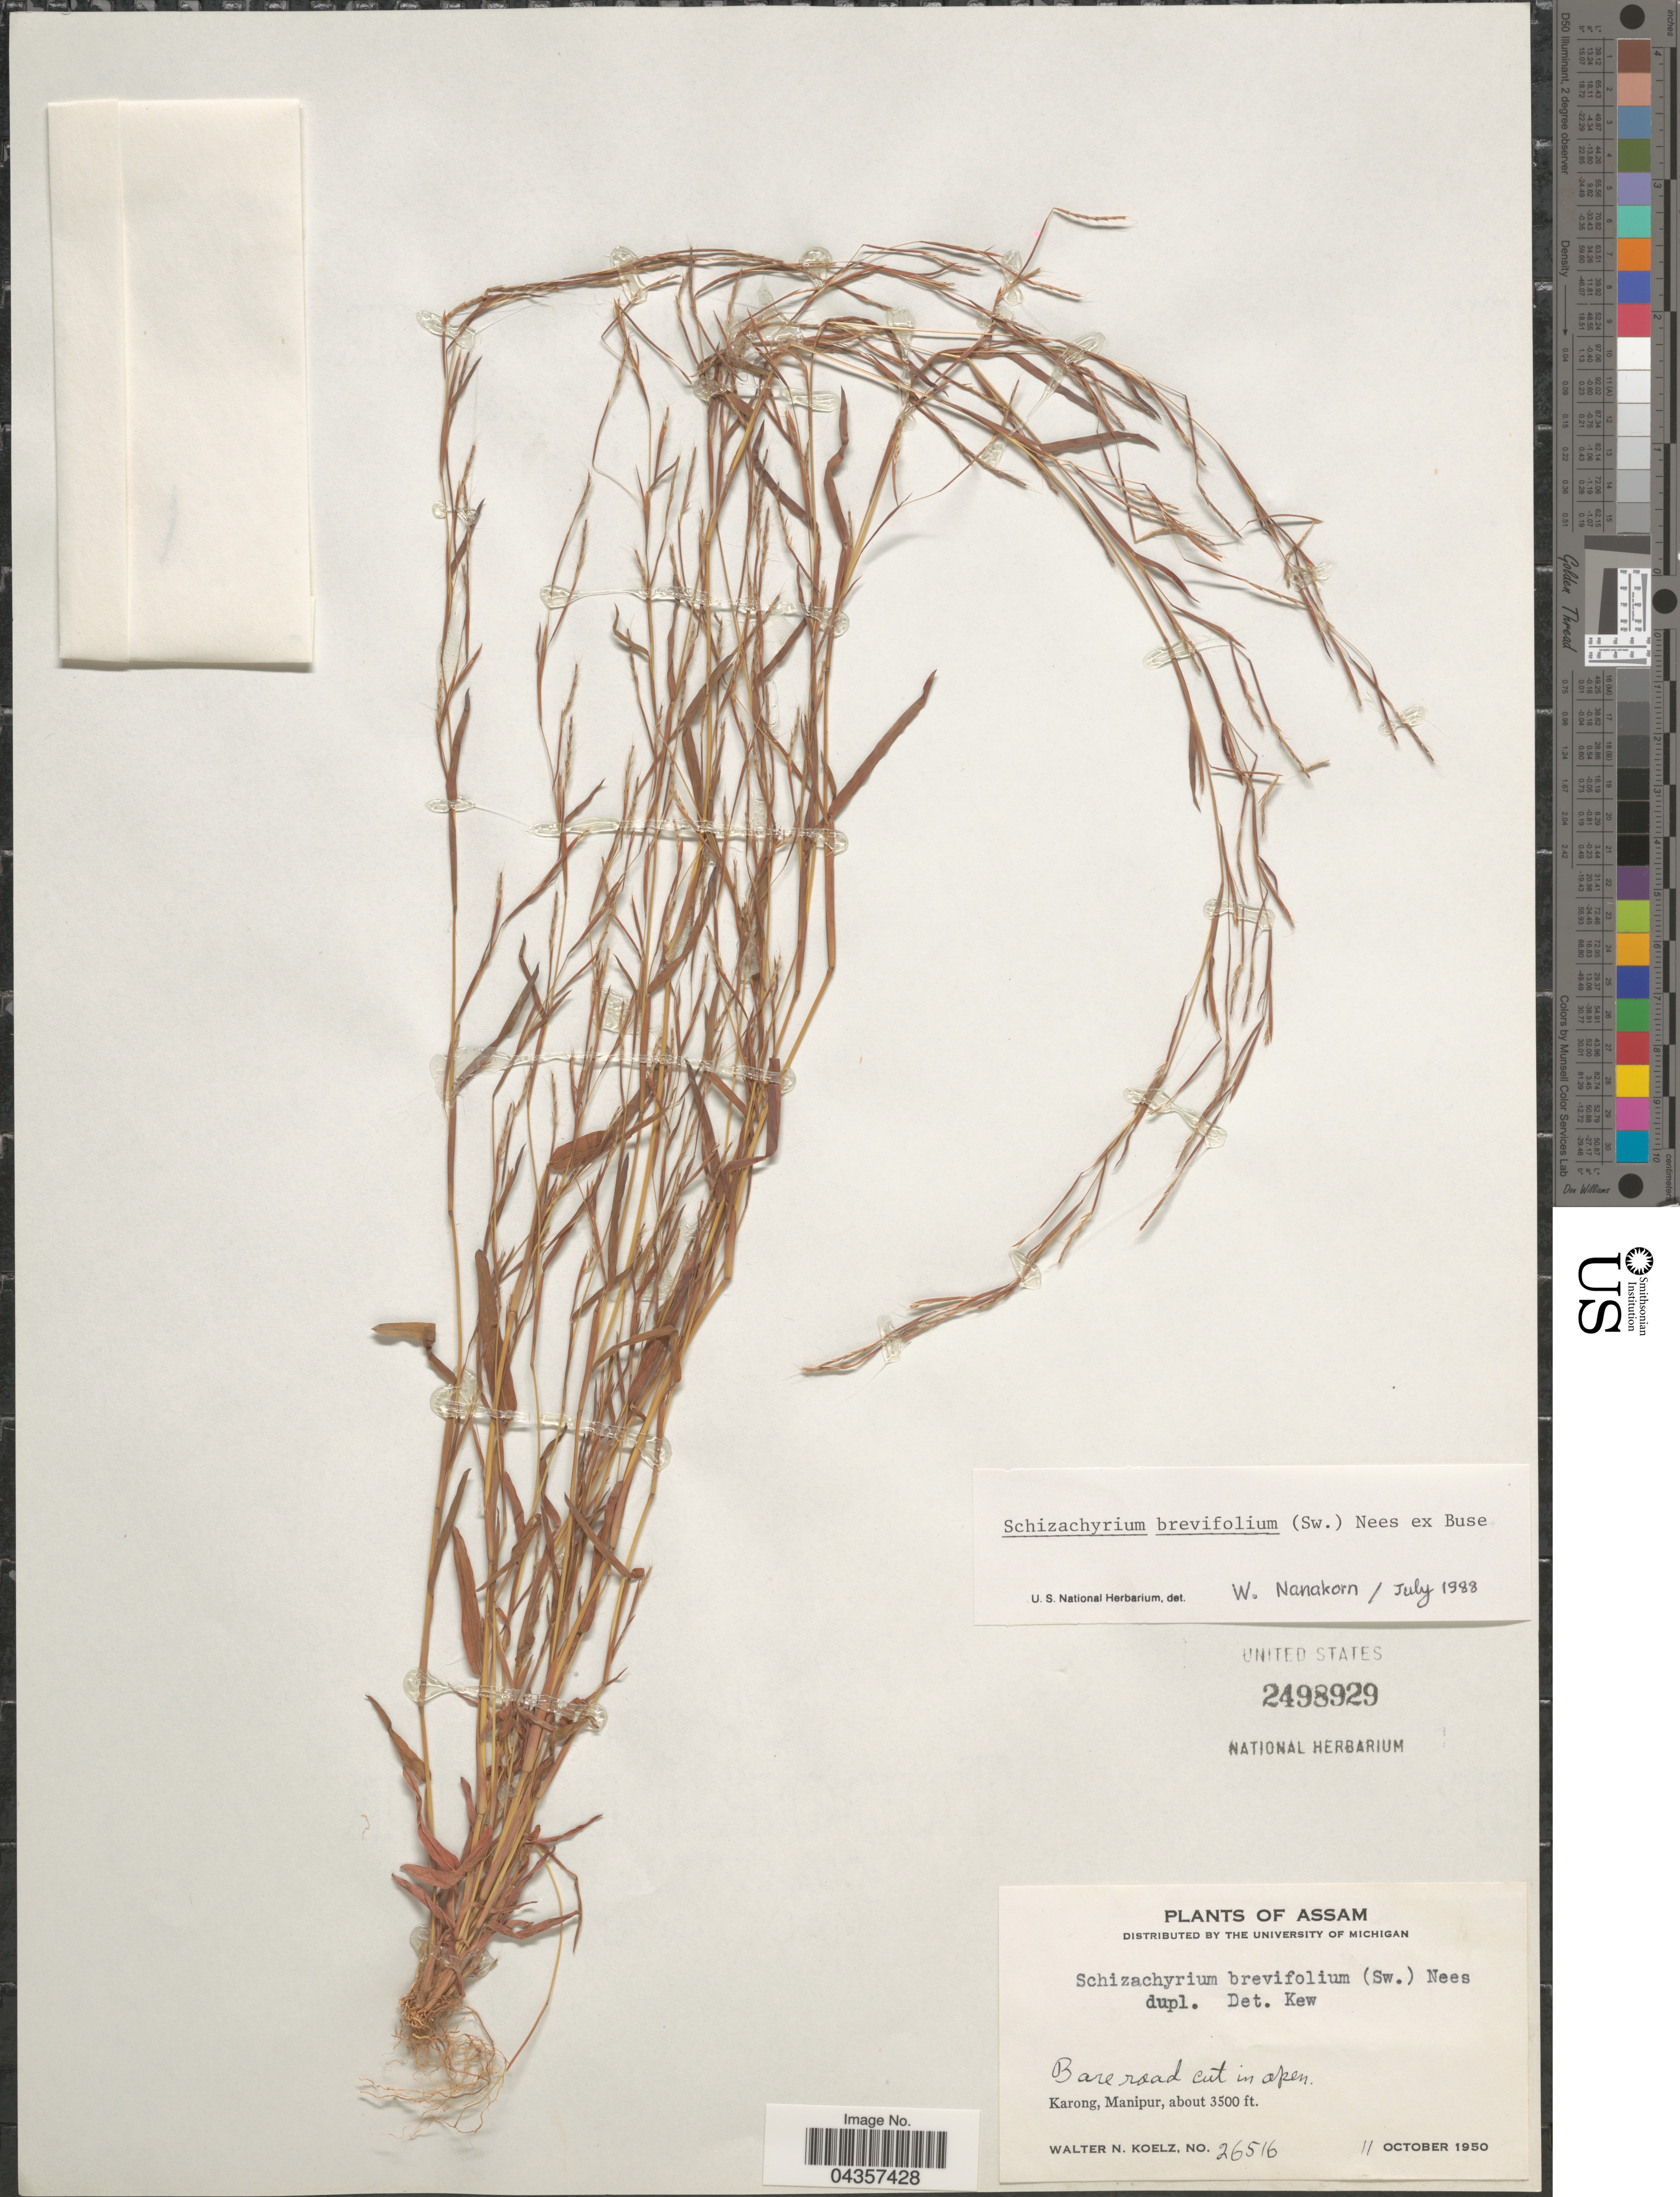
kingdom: Plantae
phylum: Tracheophyta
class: Liliopsida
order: Poales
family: Poaceae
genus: Schizachyrium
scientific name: Schizachyrium brevifolium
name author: (Sw.) Nees ex Büse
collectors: W. N. Koelz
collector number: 26516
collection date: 1950-10-11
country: India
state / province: Manipur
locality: Karong, Manipur.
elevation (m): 1067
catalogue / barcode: US 2498929